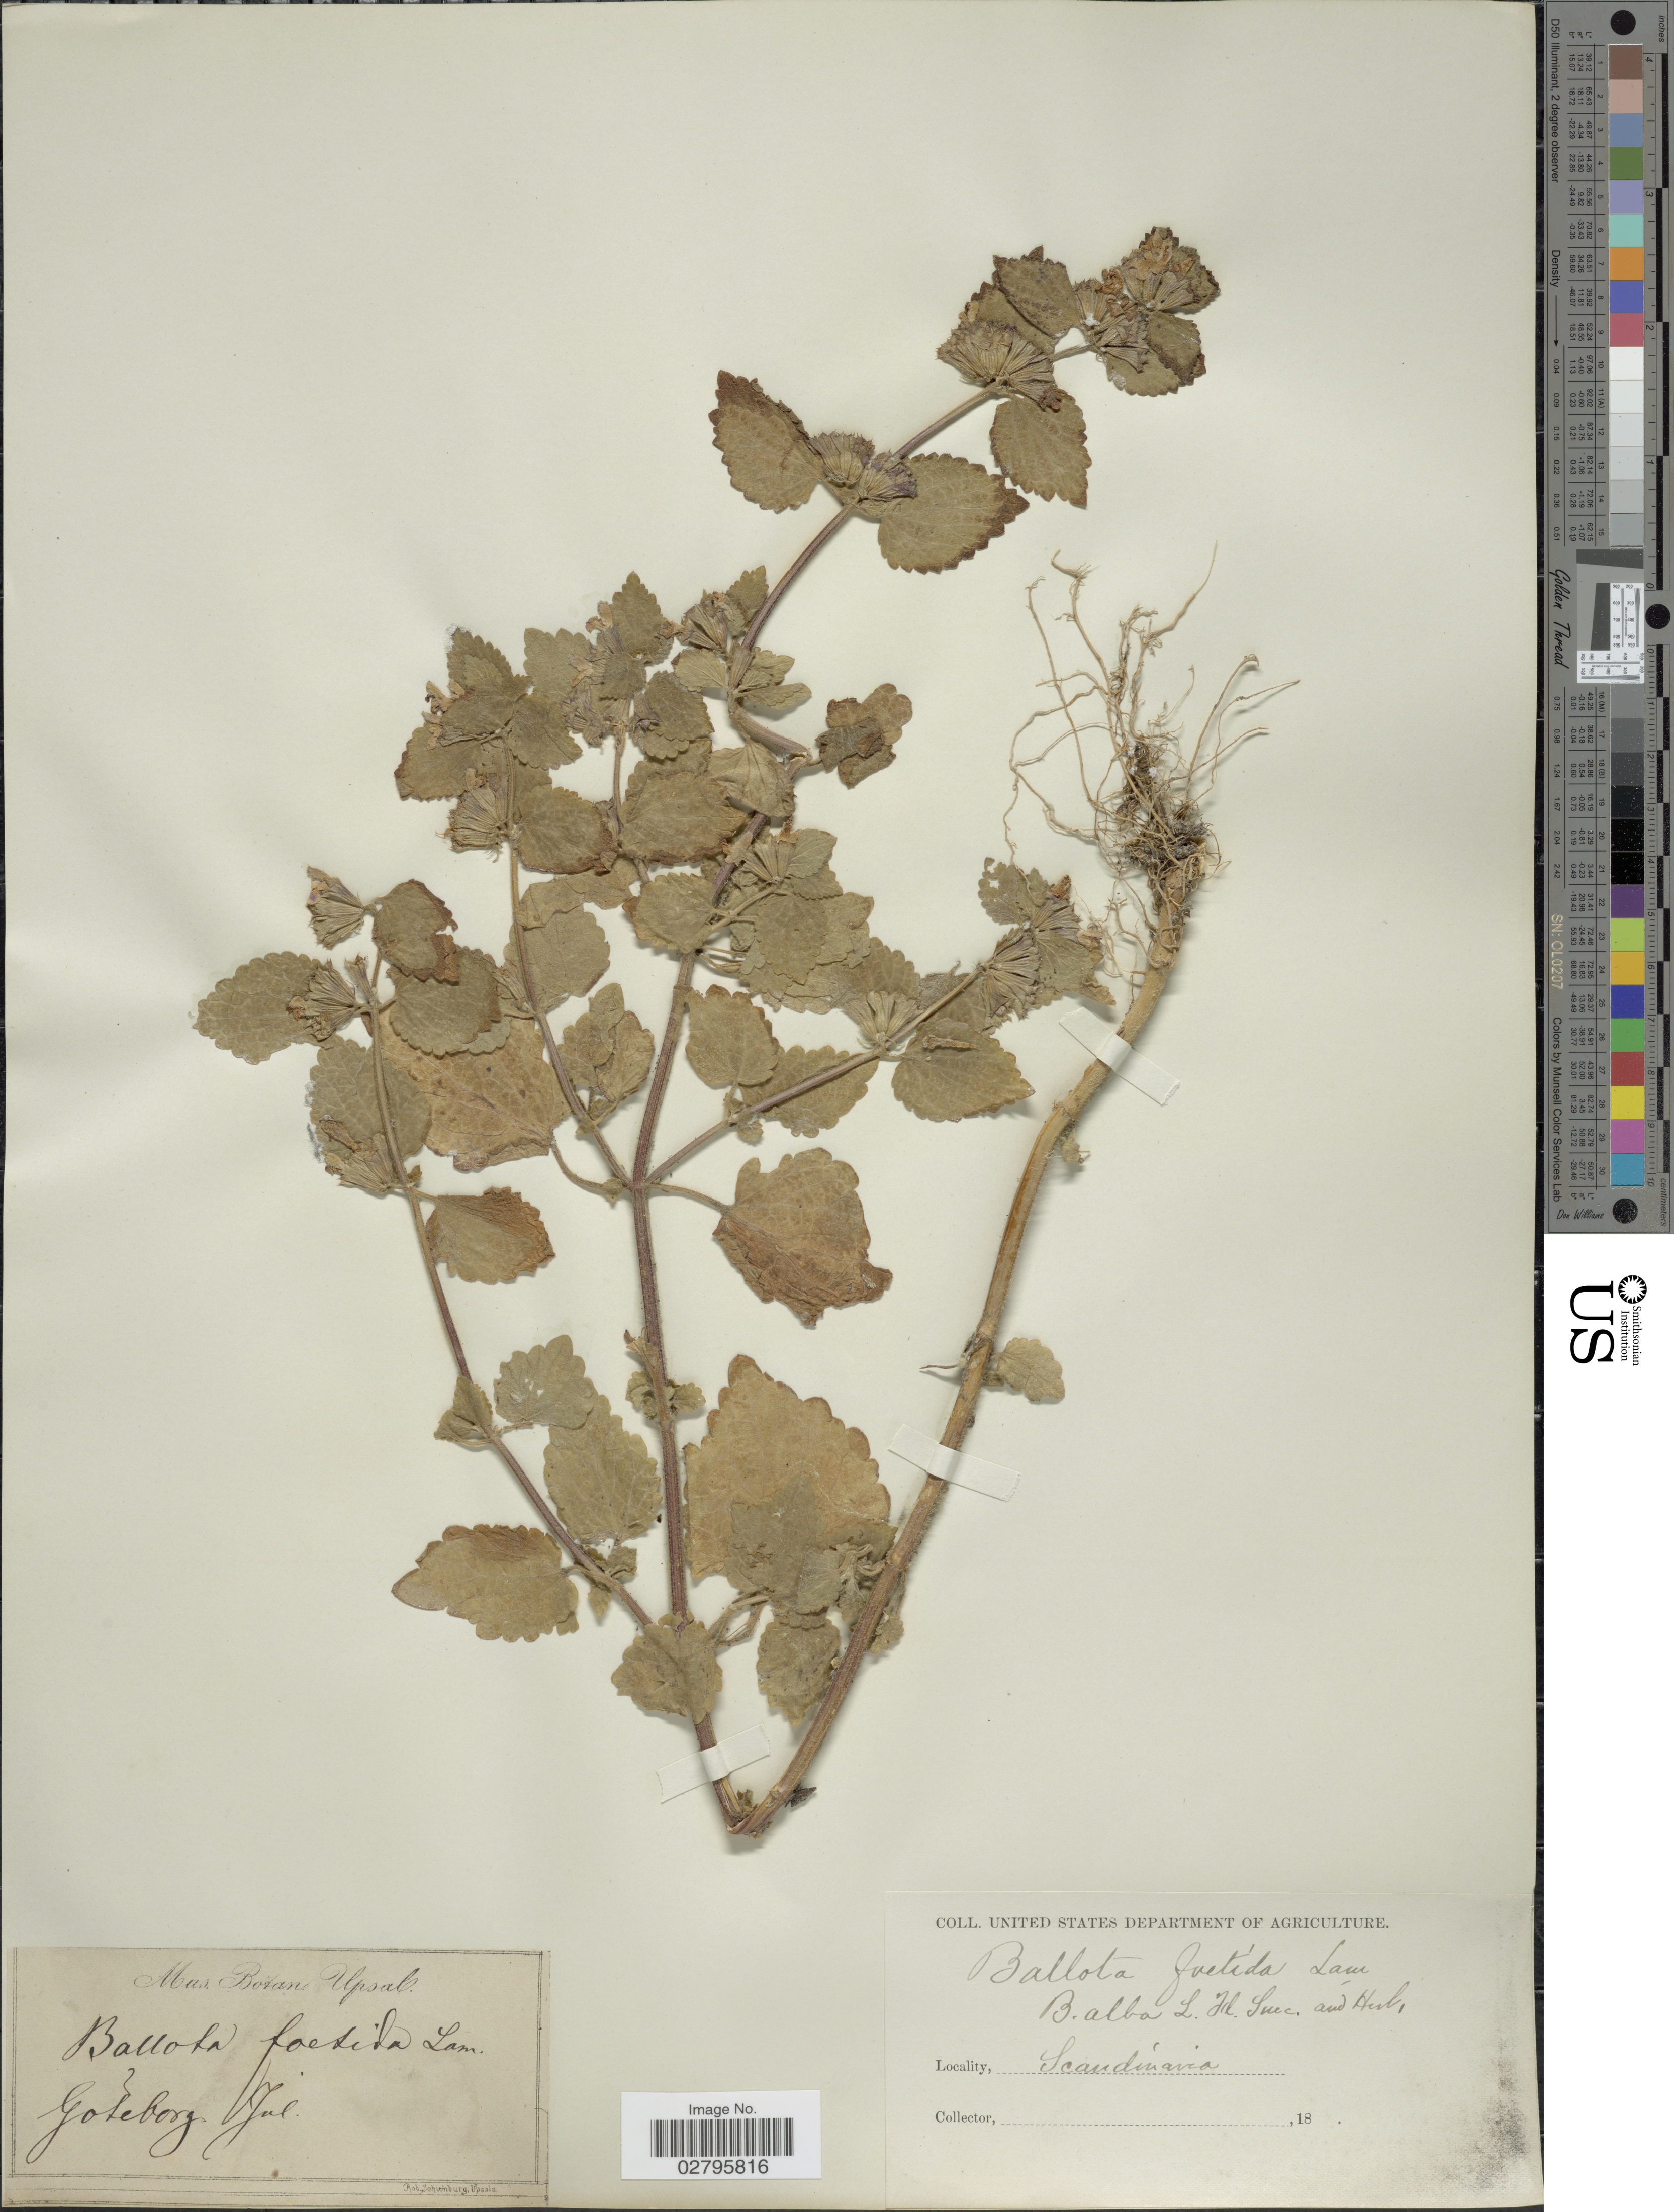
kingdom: Plantae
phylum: Tracheophyta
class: Magnoliopsida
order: Lamiales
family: Lamiaceae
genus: Ballota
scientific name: Ballota nigra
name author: L.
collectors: ex herb. U. S. Department of Agriculture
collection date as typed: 18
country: Sweden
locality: Scandinavia, Goteborg